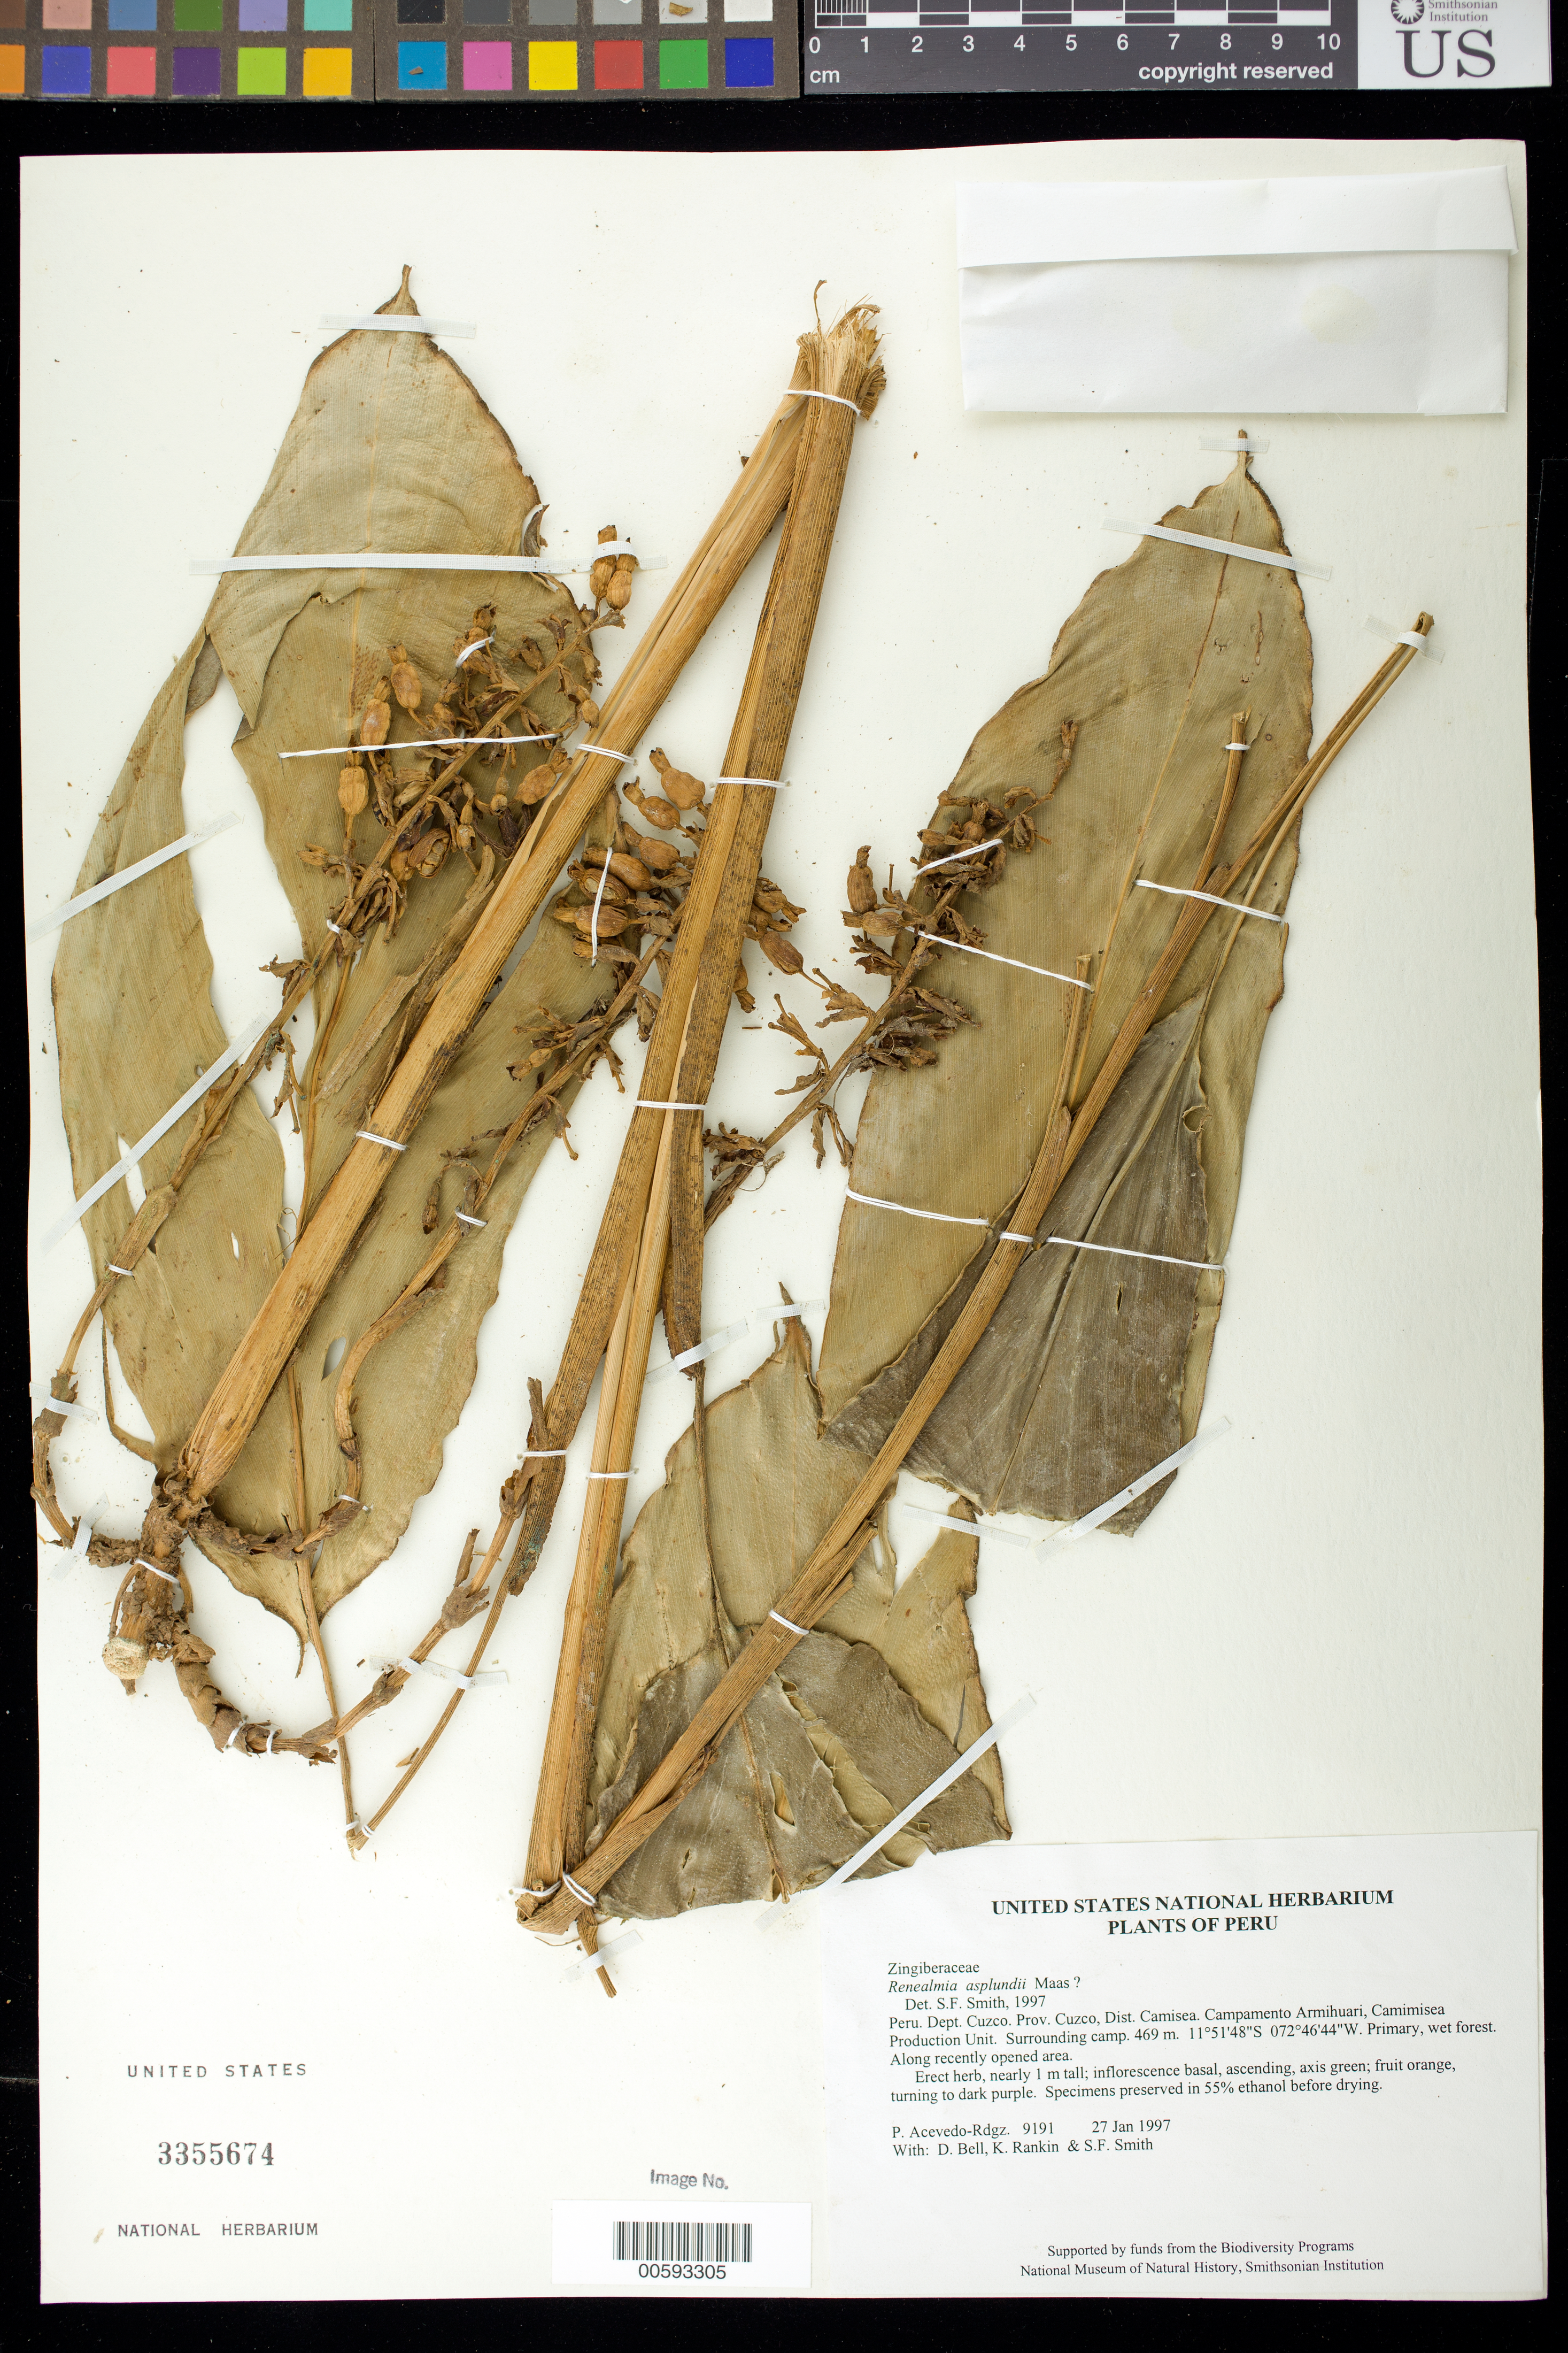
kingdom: Plantae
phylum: Tracheophyta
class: Liliopsida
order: Zingiberales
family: Zingiberaceae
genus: Renealmia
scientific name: Renealmia asplundii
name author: Maas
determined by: Smith, Stephen F., (US), NMNH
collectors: P. Acevedo-Rodr., D. A. Bell, K. B. Rankin & S.F. Smith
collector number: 9191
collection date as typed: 27 Jan 1997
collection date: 1997-01-27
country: Peru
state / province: Cusco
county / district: Cusco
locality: Districto Camisea, Campamento Armihuari, Camimisea Production Unit. Surrounding camp.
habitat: Primary, wet forest. Along recently opened area.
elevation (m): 469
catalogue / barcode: US 3355674